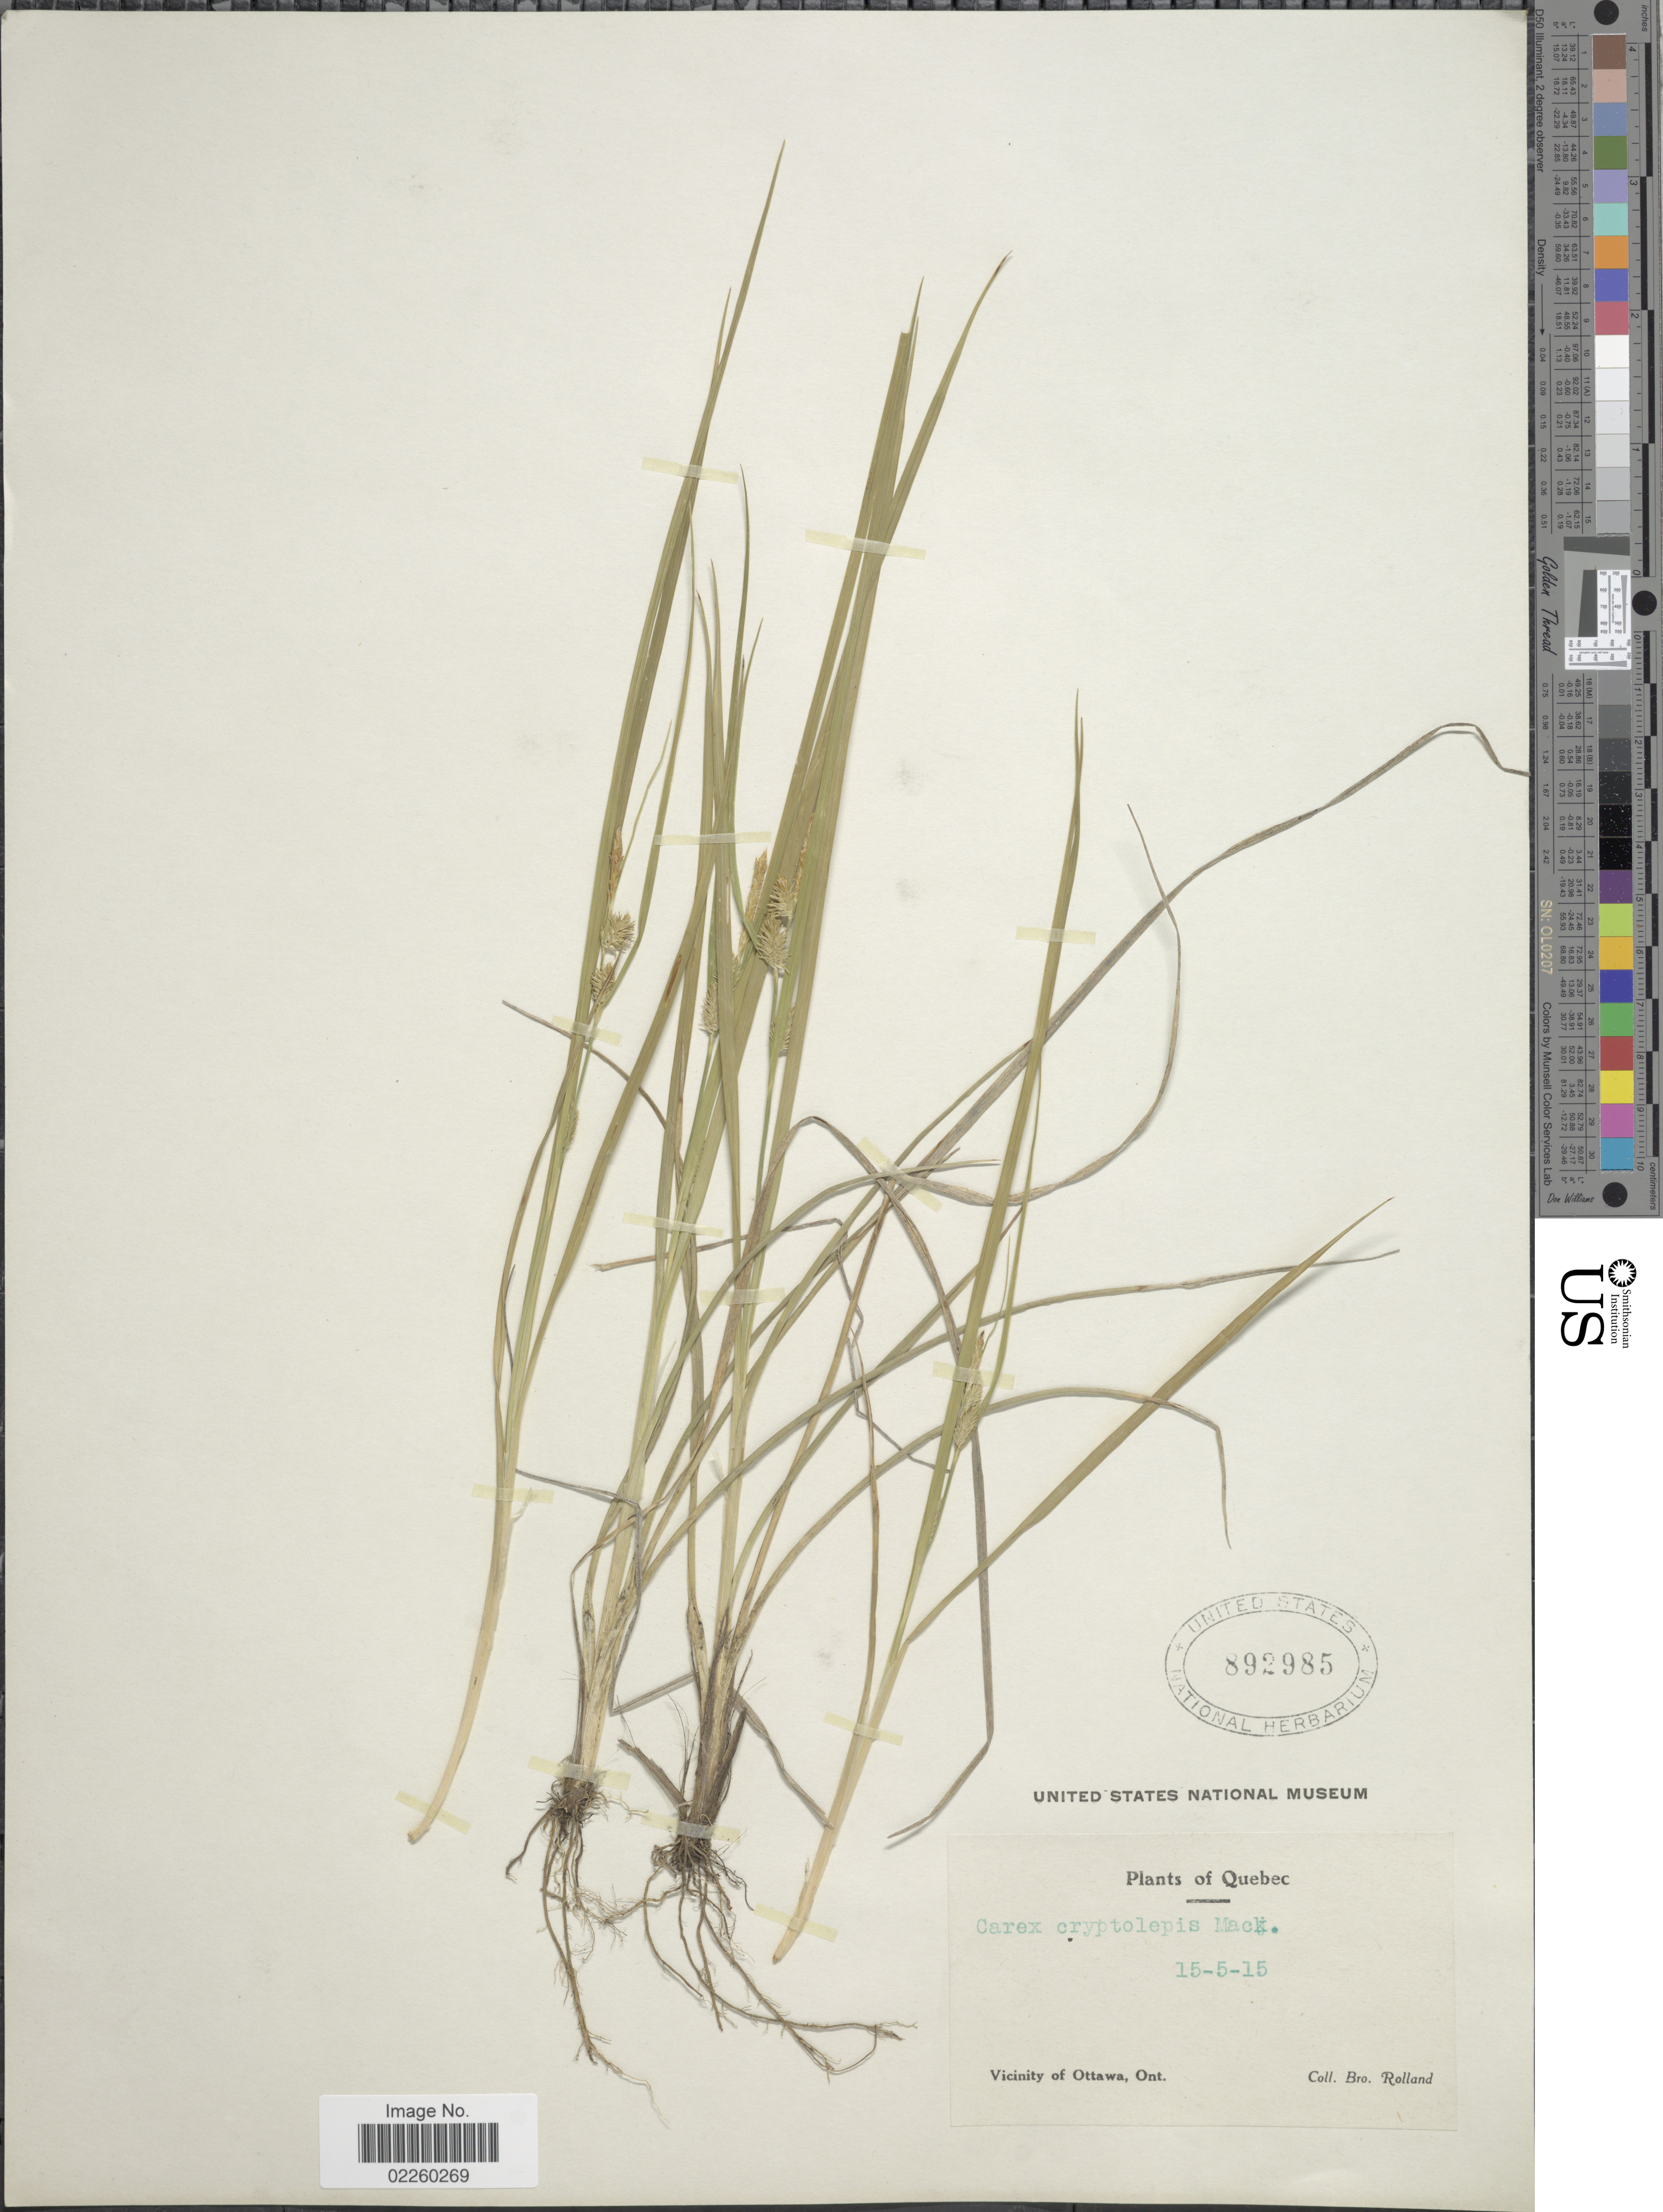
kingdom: Plantae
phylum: Tracheophyta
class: Liliopsida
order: Poales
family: Cyperaceae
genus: Carex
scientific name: Carex cryptolepis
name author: Mack.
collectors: B. Rolland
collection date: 1915-05-15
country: Canada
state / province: Quebec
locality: Vicinity of Ottawa, Ont.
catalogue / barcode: US 892985